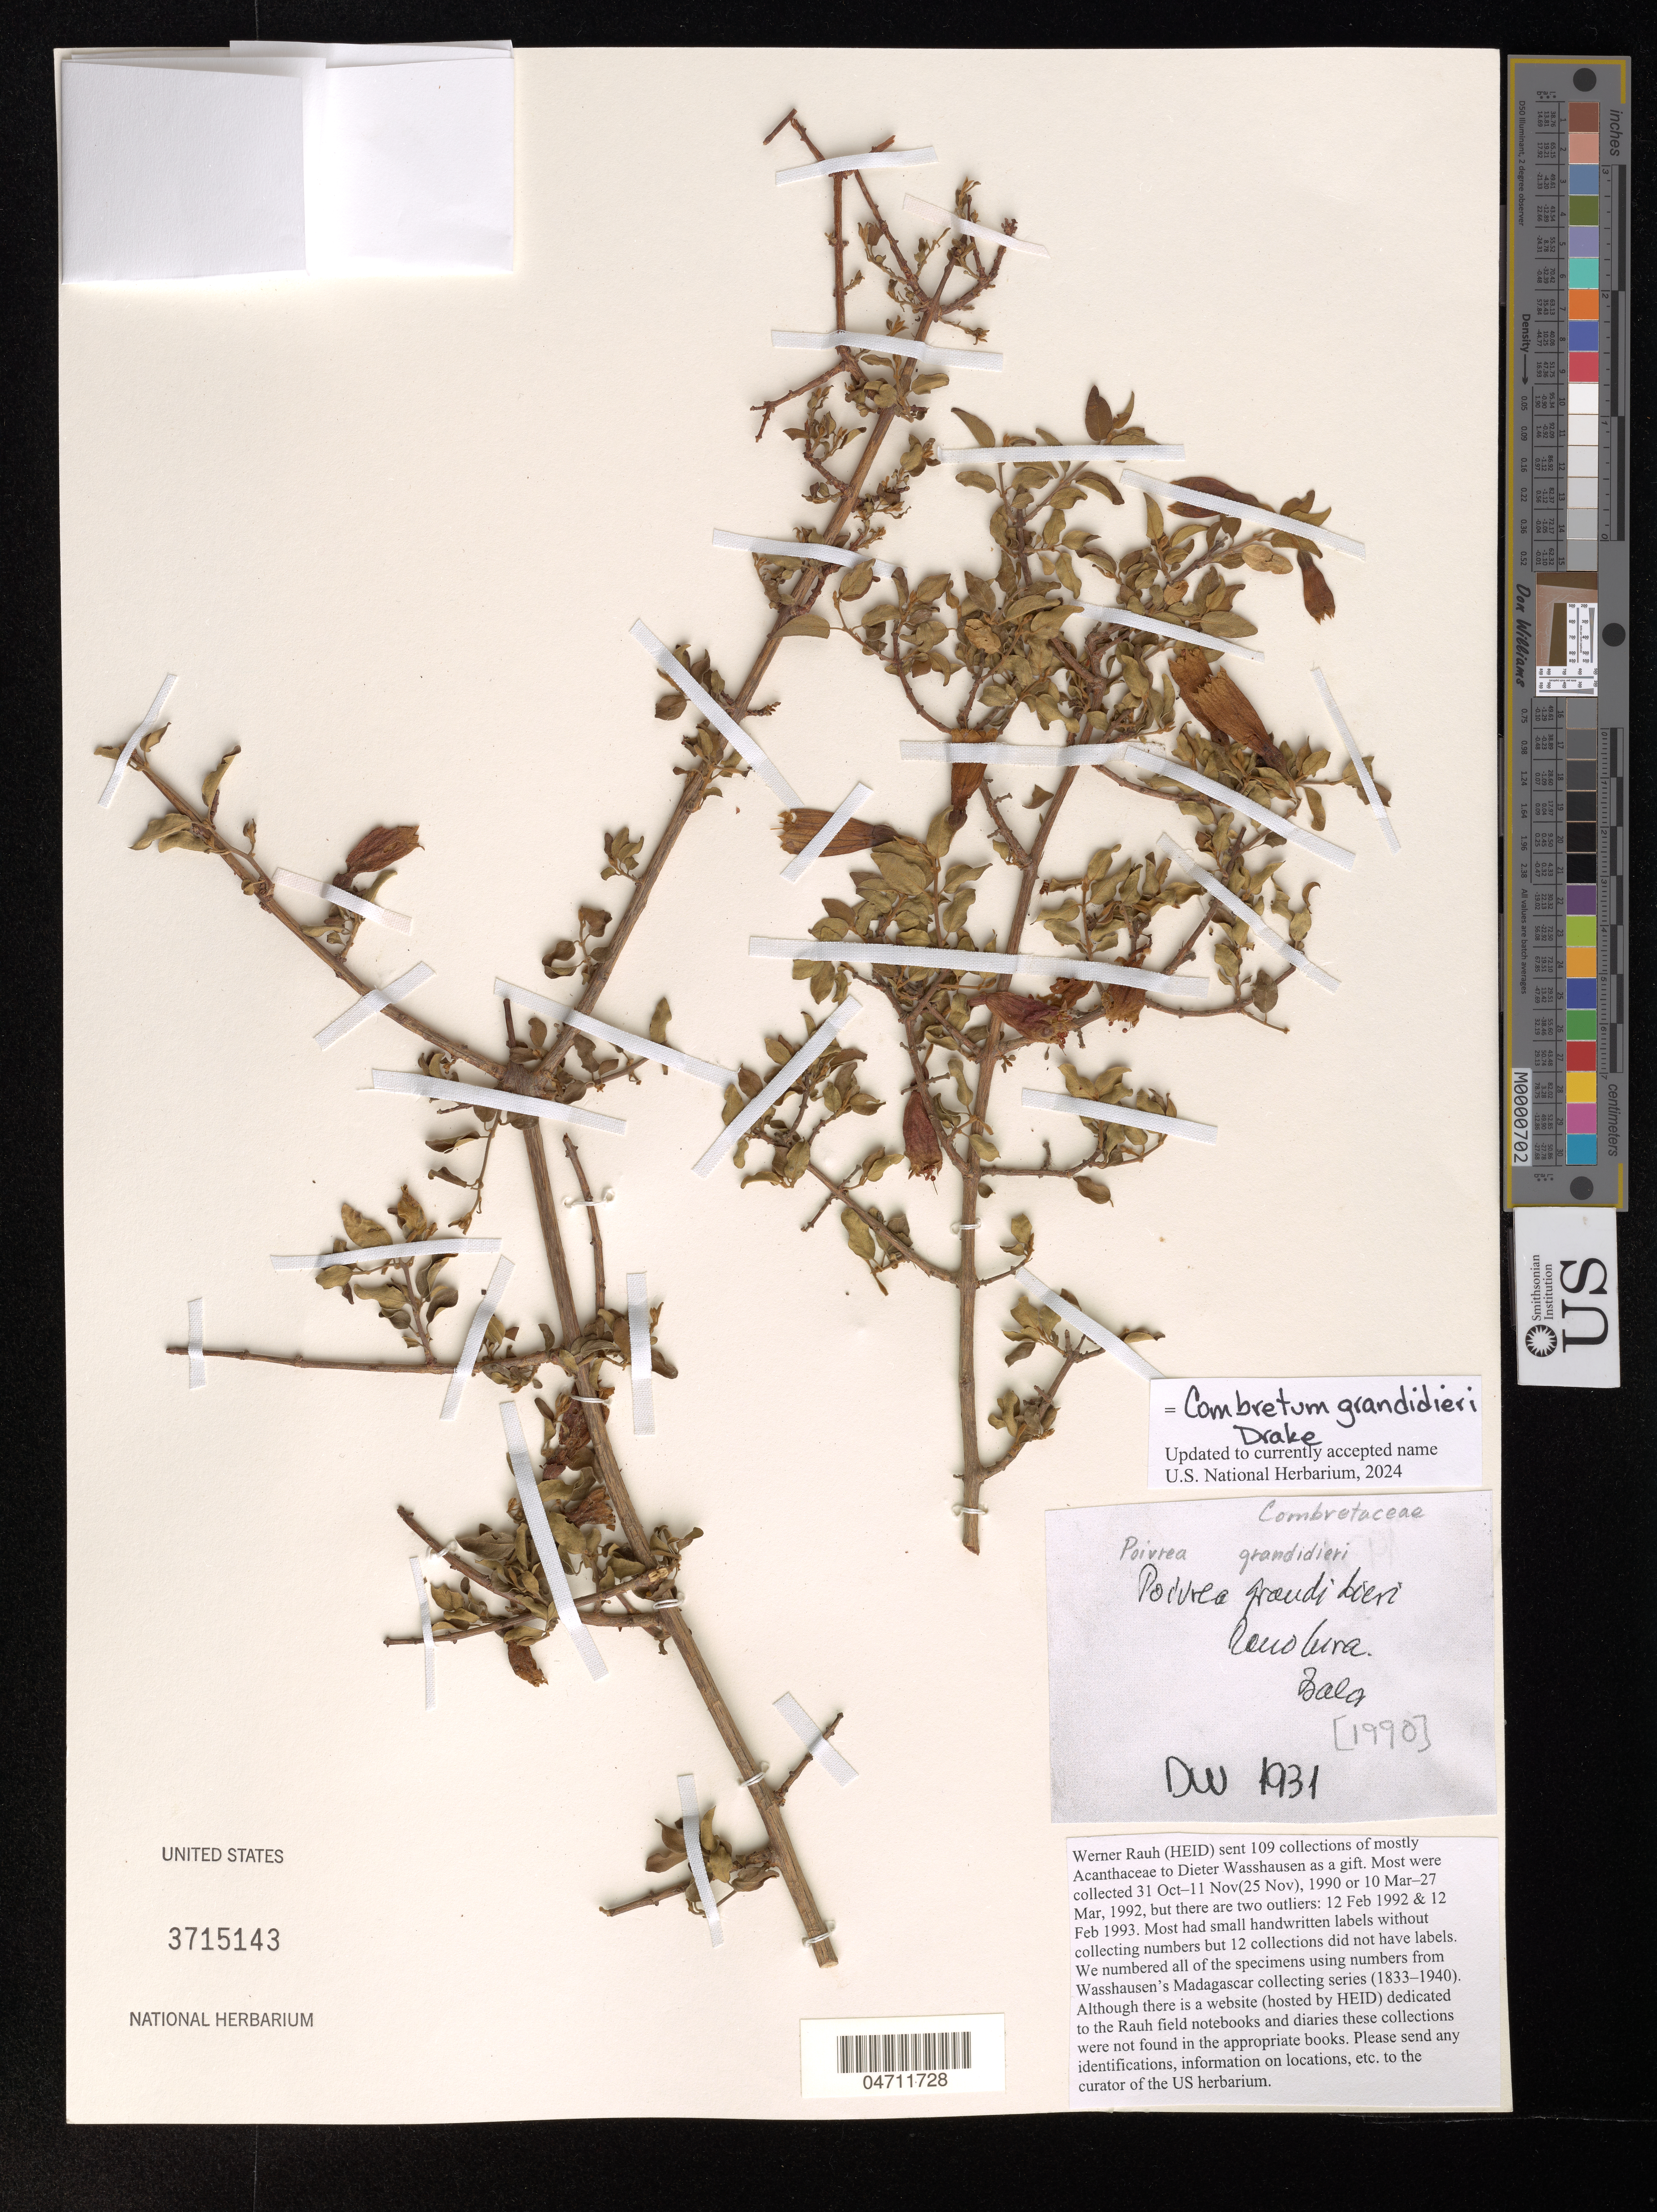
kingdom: Plantae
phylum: Tracheophyta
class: Magnoliopsida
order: Myrtales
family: Combretaceae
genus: Combretum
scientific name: Combretum grandidieri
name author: Drake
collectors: W. Rauh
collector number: DW 1931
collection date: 1990-10-31/1990-11-11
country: Madagascar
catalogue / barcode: US 3715143